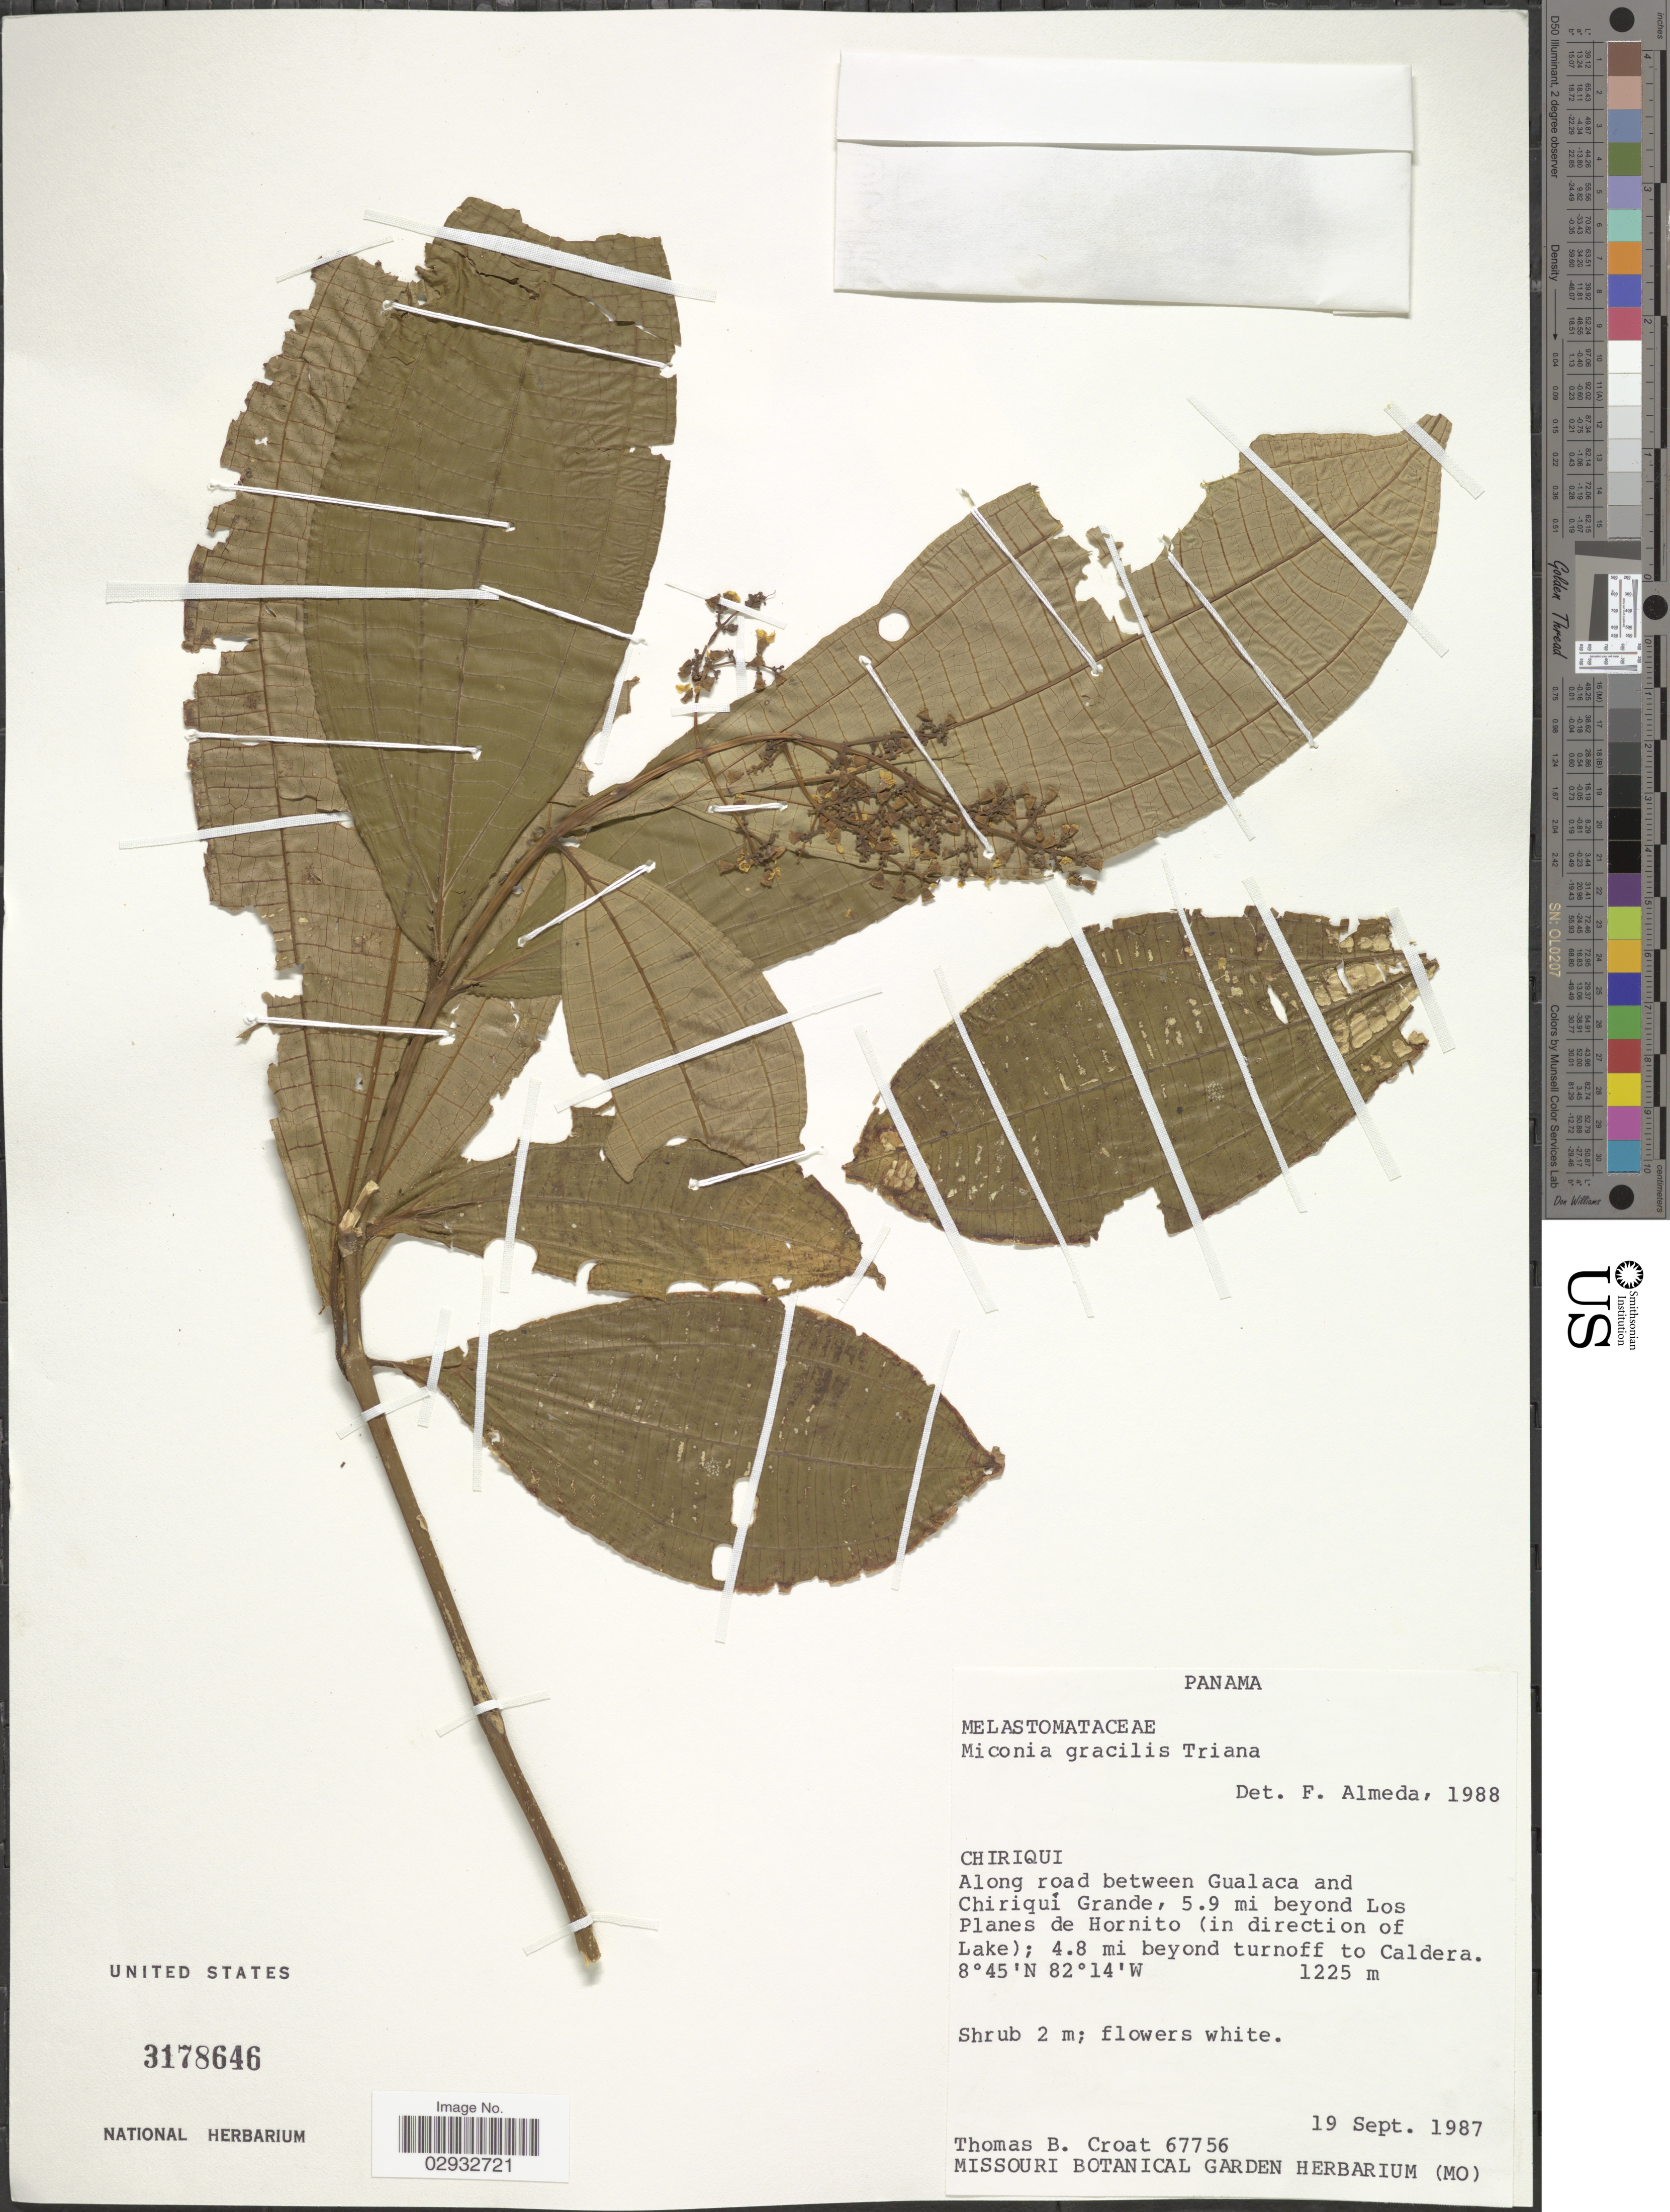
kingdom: Plantae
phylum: Tracheophyta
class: Magnoliopsida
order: Myrtales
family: Melastomataceae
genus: Miconia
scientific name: Miconia gracilis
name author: Triana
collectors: T. B. Croat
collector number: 67756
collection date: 1987-09-19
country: Panama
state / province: Chiriqui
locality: Along road between Gualaca and Chiriquí Grande, 5.9 mi beyond Los Planes de Hornito (in direction of Lake); 4.8 mi beyond turnoff to Caldera.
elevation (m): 1225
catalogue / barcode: US 3178646